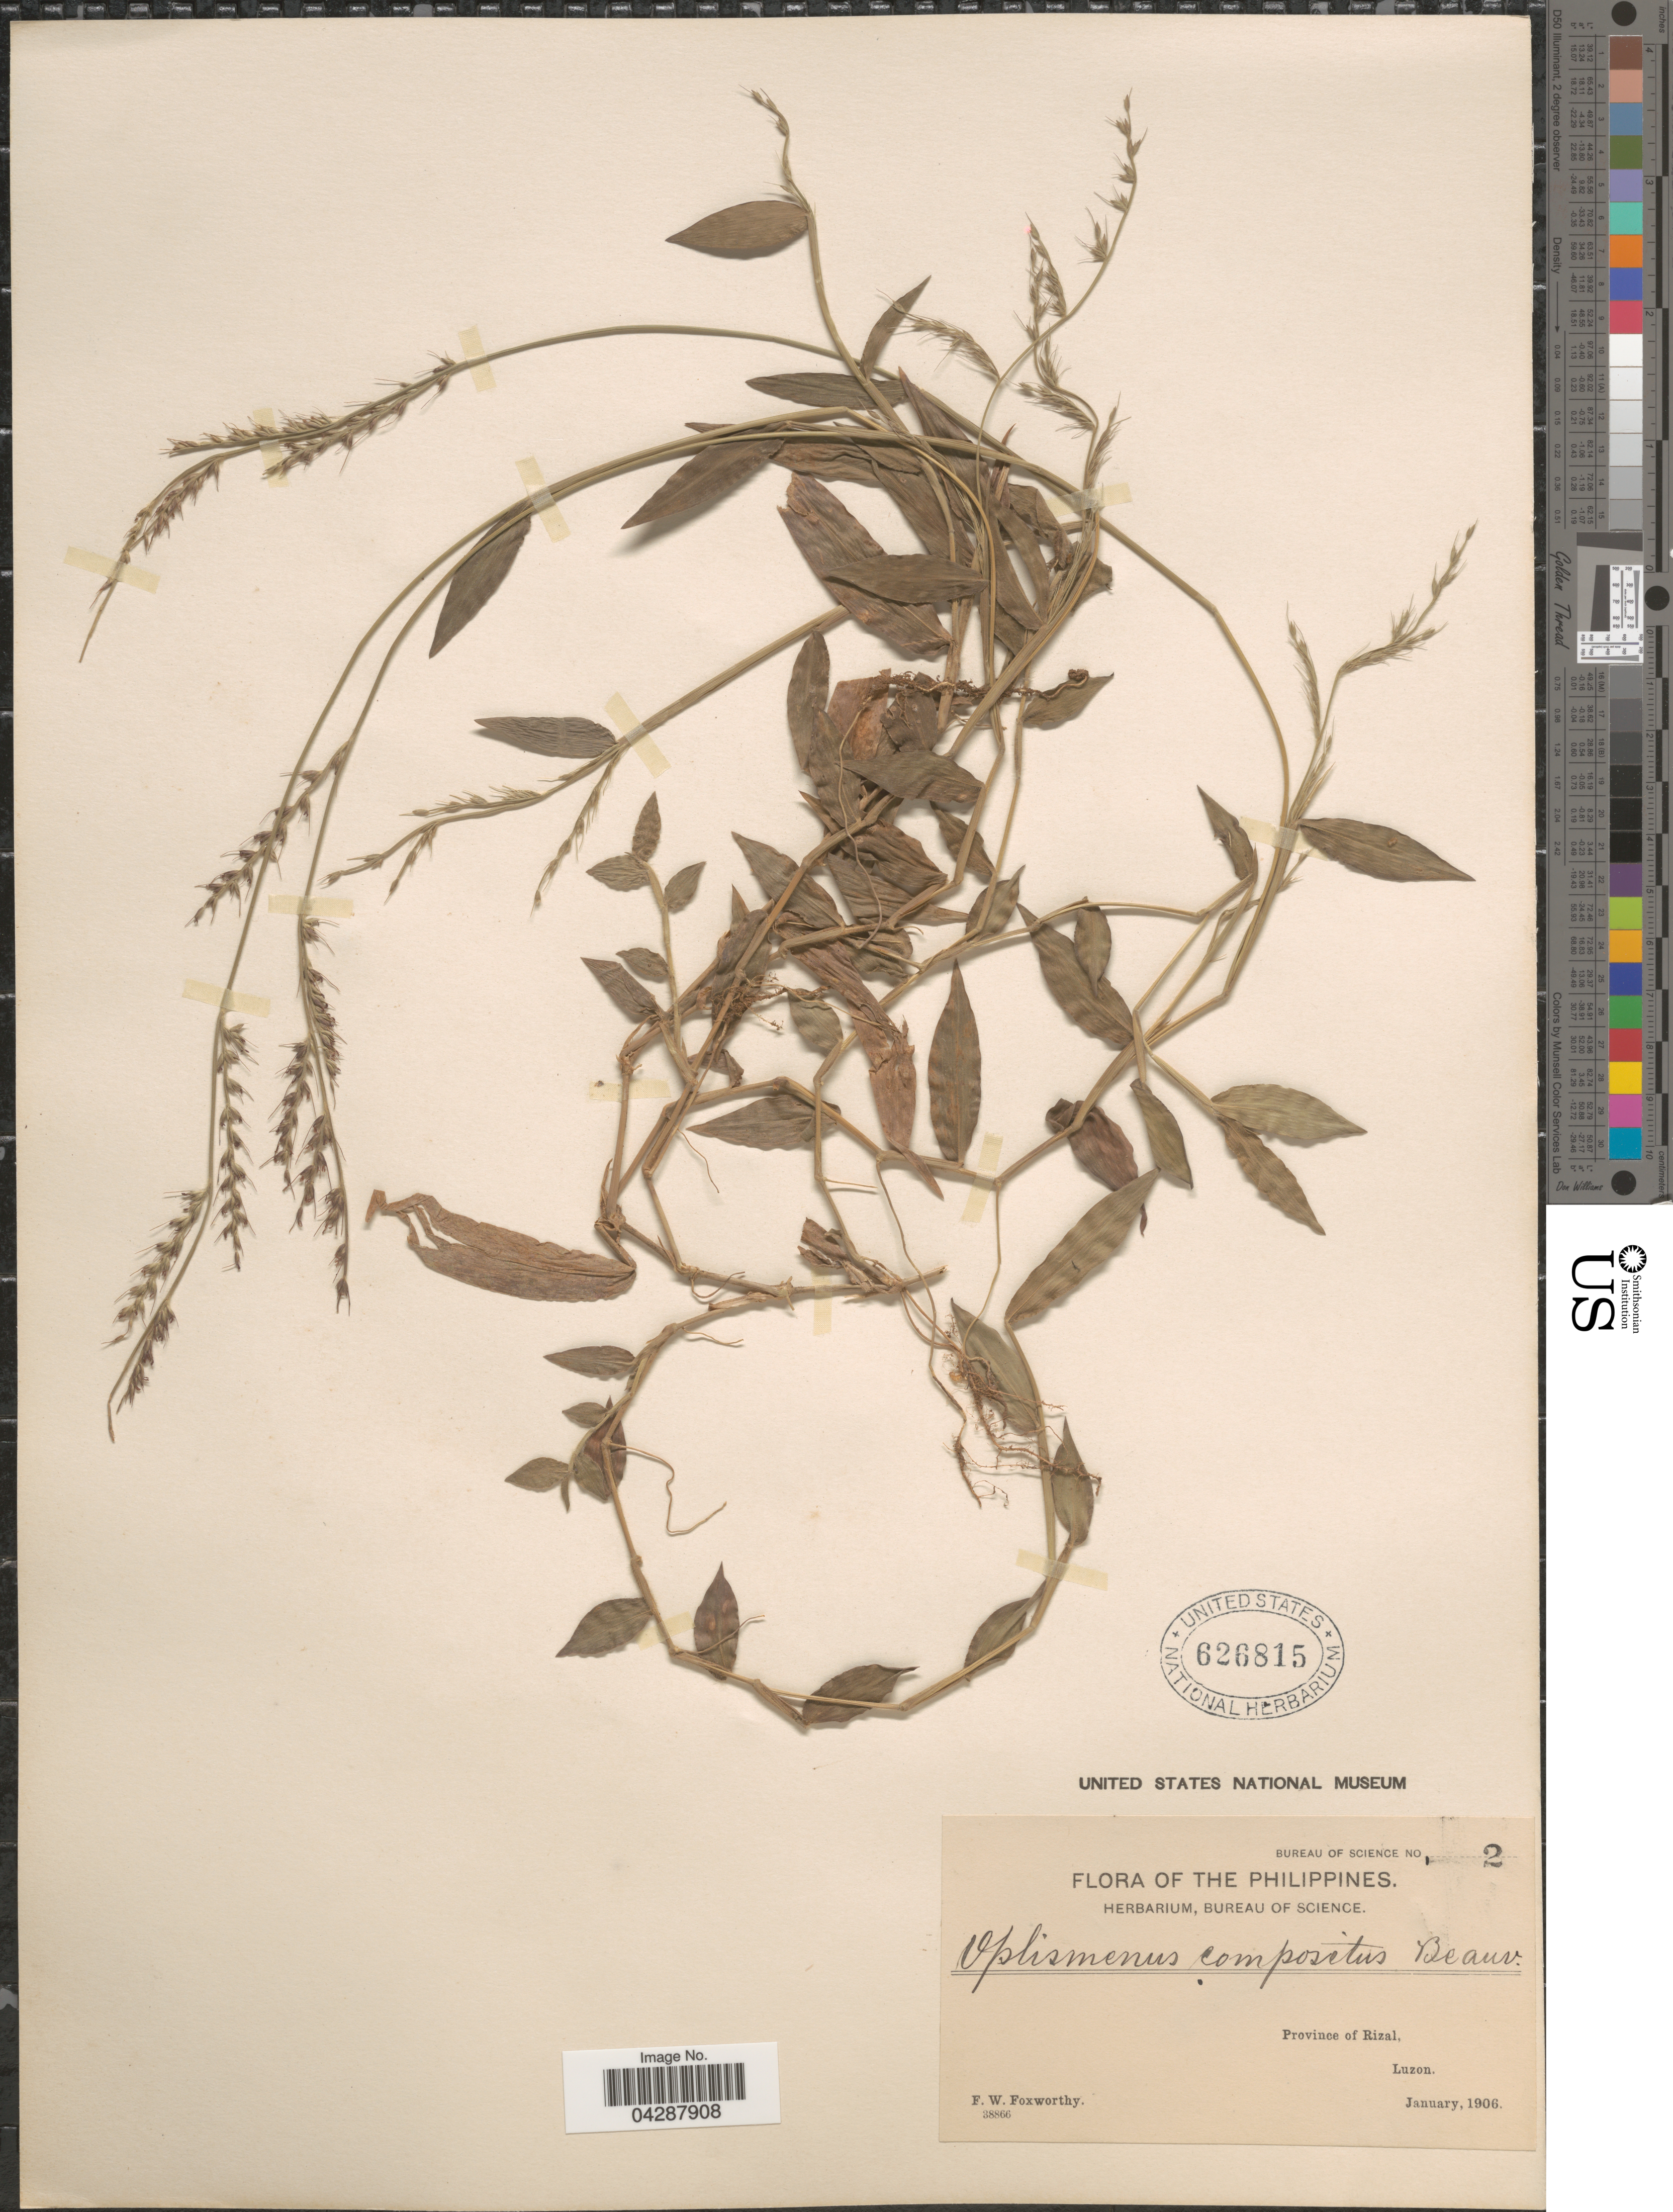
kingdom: Plantae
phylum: Tracheophyta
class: Liliopsida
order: Poales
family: Poaceae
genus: Oplismenus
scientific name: Oplismenus compositus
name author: (L.) P. Beauv.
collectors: F. W. Foxworthy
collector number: Bureau of Science 2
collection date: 1906-01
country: Philippines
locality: Province of Rizal, Luzon.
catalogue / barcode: US 626815